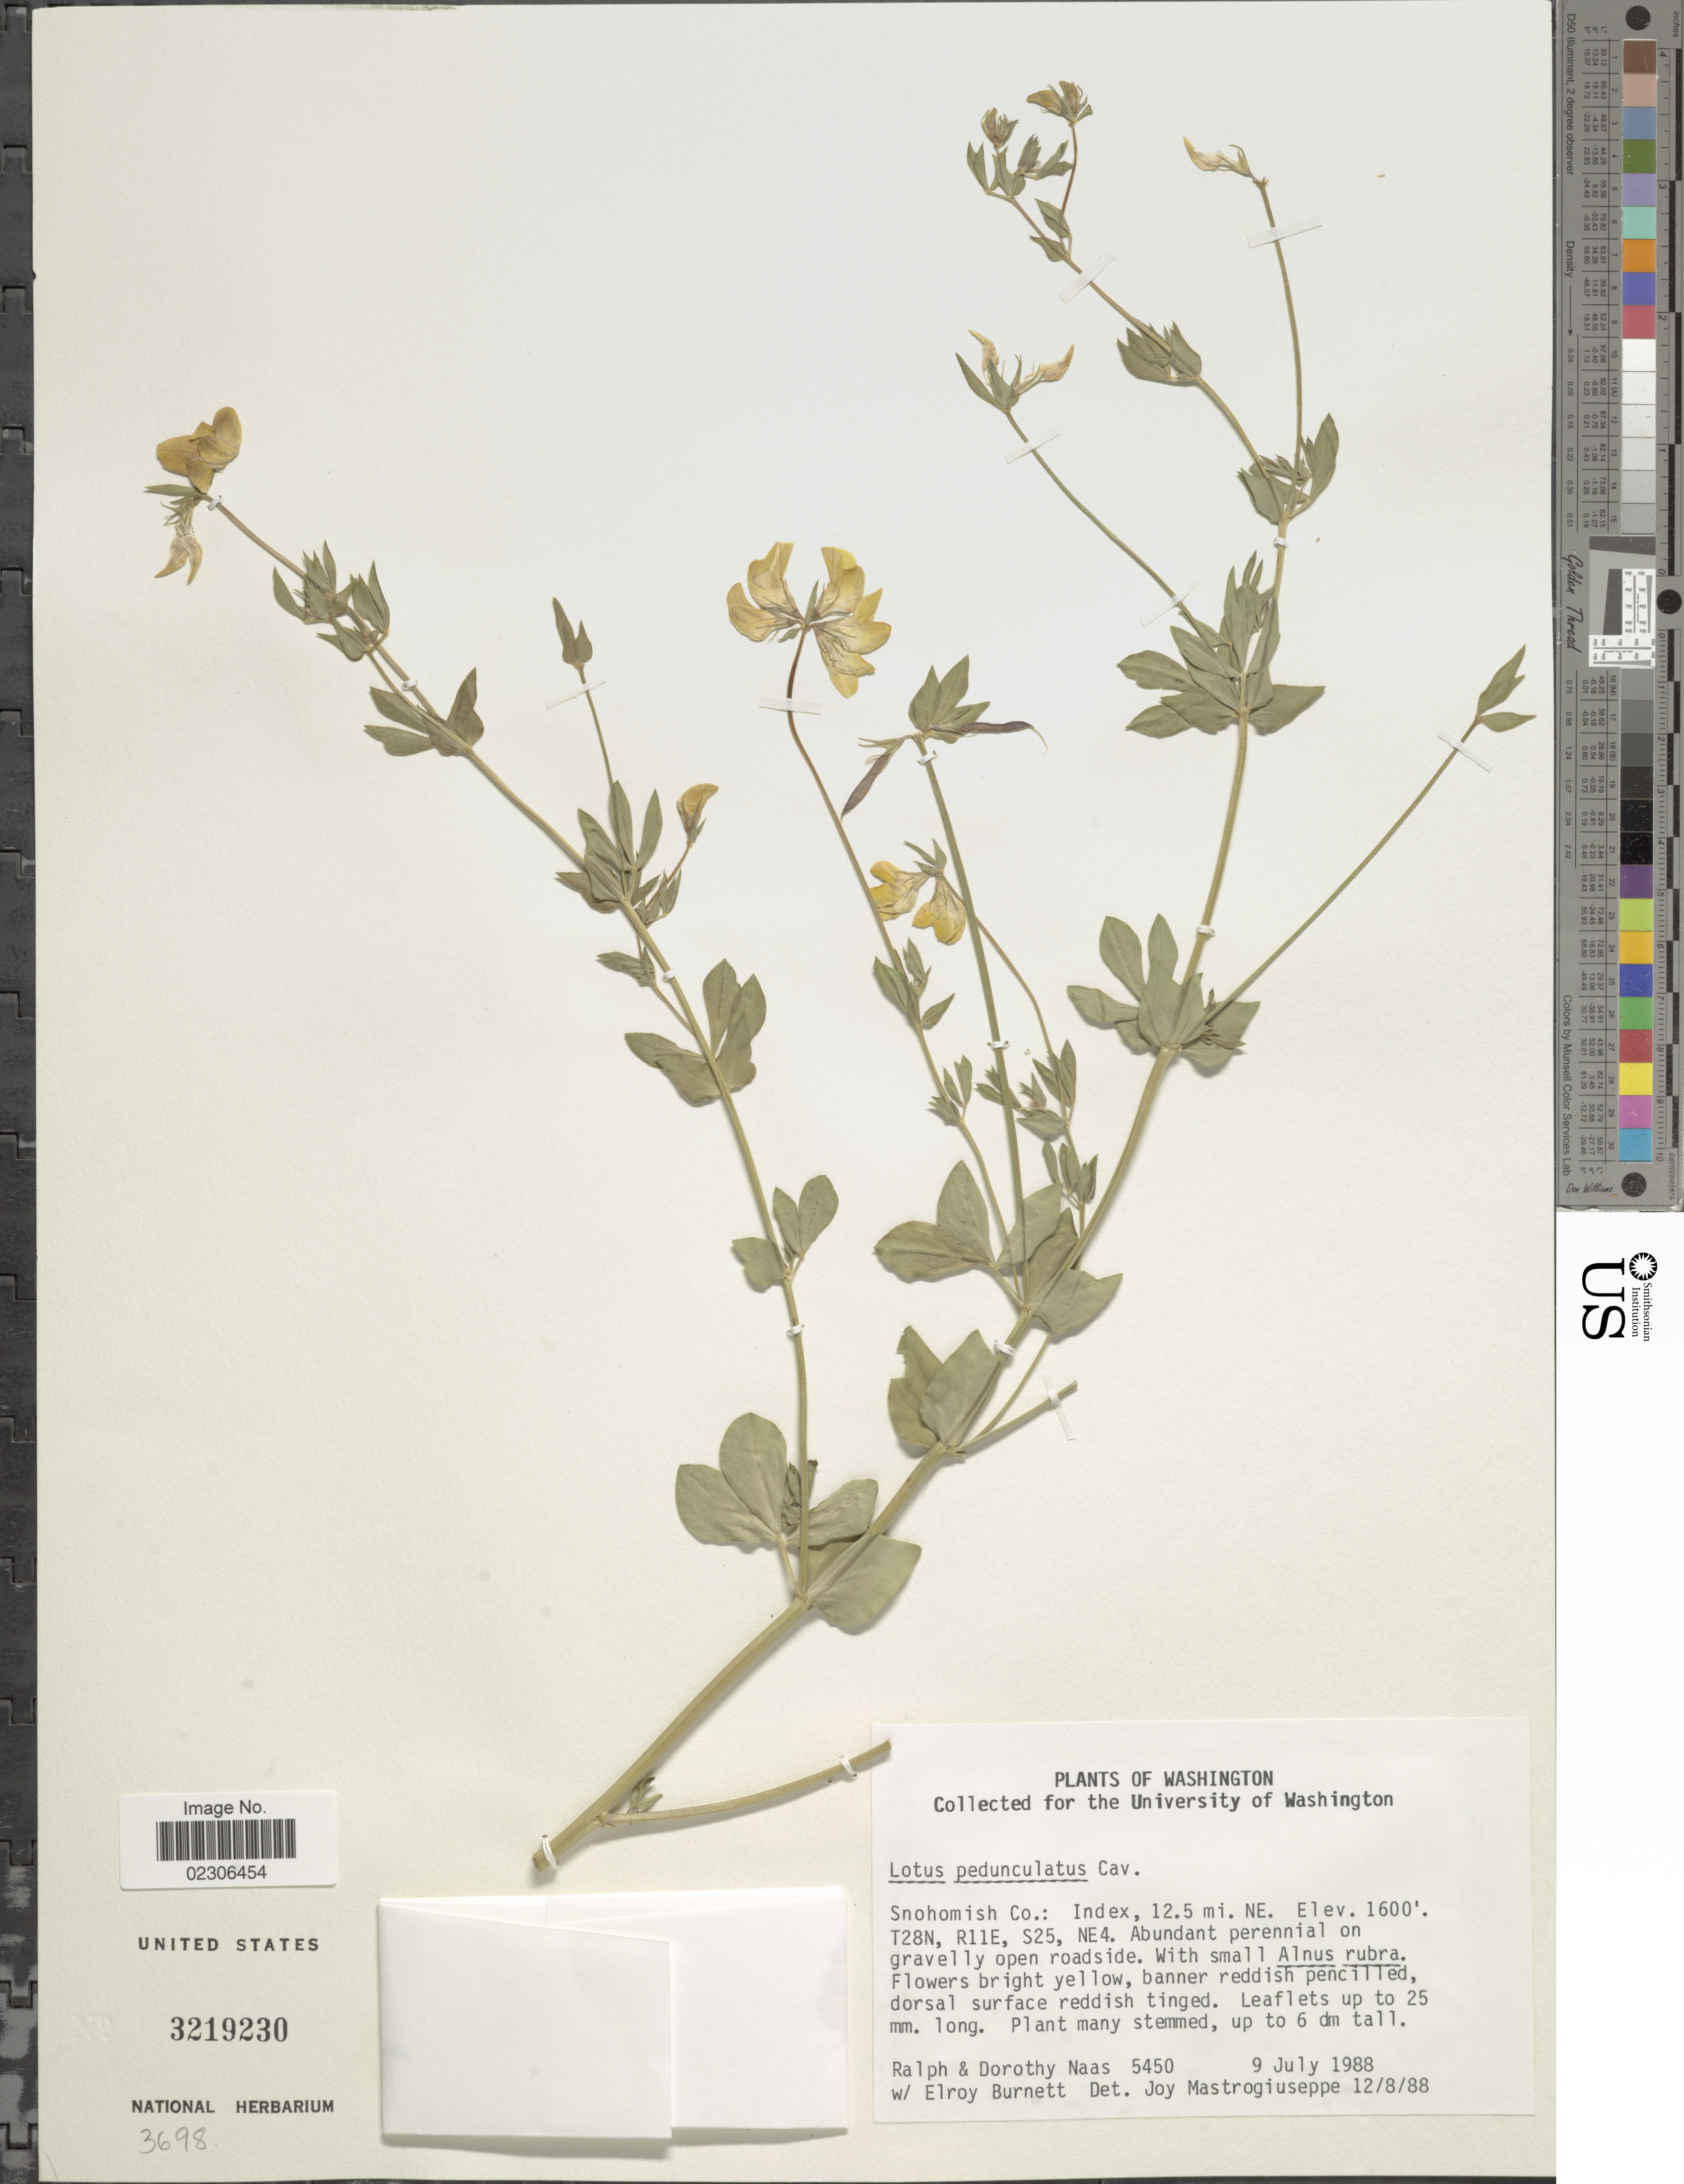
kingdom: Plantae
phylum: Tracheophyta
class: Magnoliopsida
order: Fabales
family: Fabaceae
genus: Lotus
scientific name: Lotus pedunculatus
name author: Cav.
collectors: R. Naas, D. Naas & E. Burnett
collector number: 5450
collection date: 1988-07-09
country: United States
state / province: Washington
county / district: Snohomish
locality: Snohomish Co.: Index 12.5 mi. NE, T28N, R11E, S25, NE 4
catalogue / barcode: US 3219230